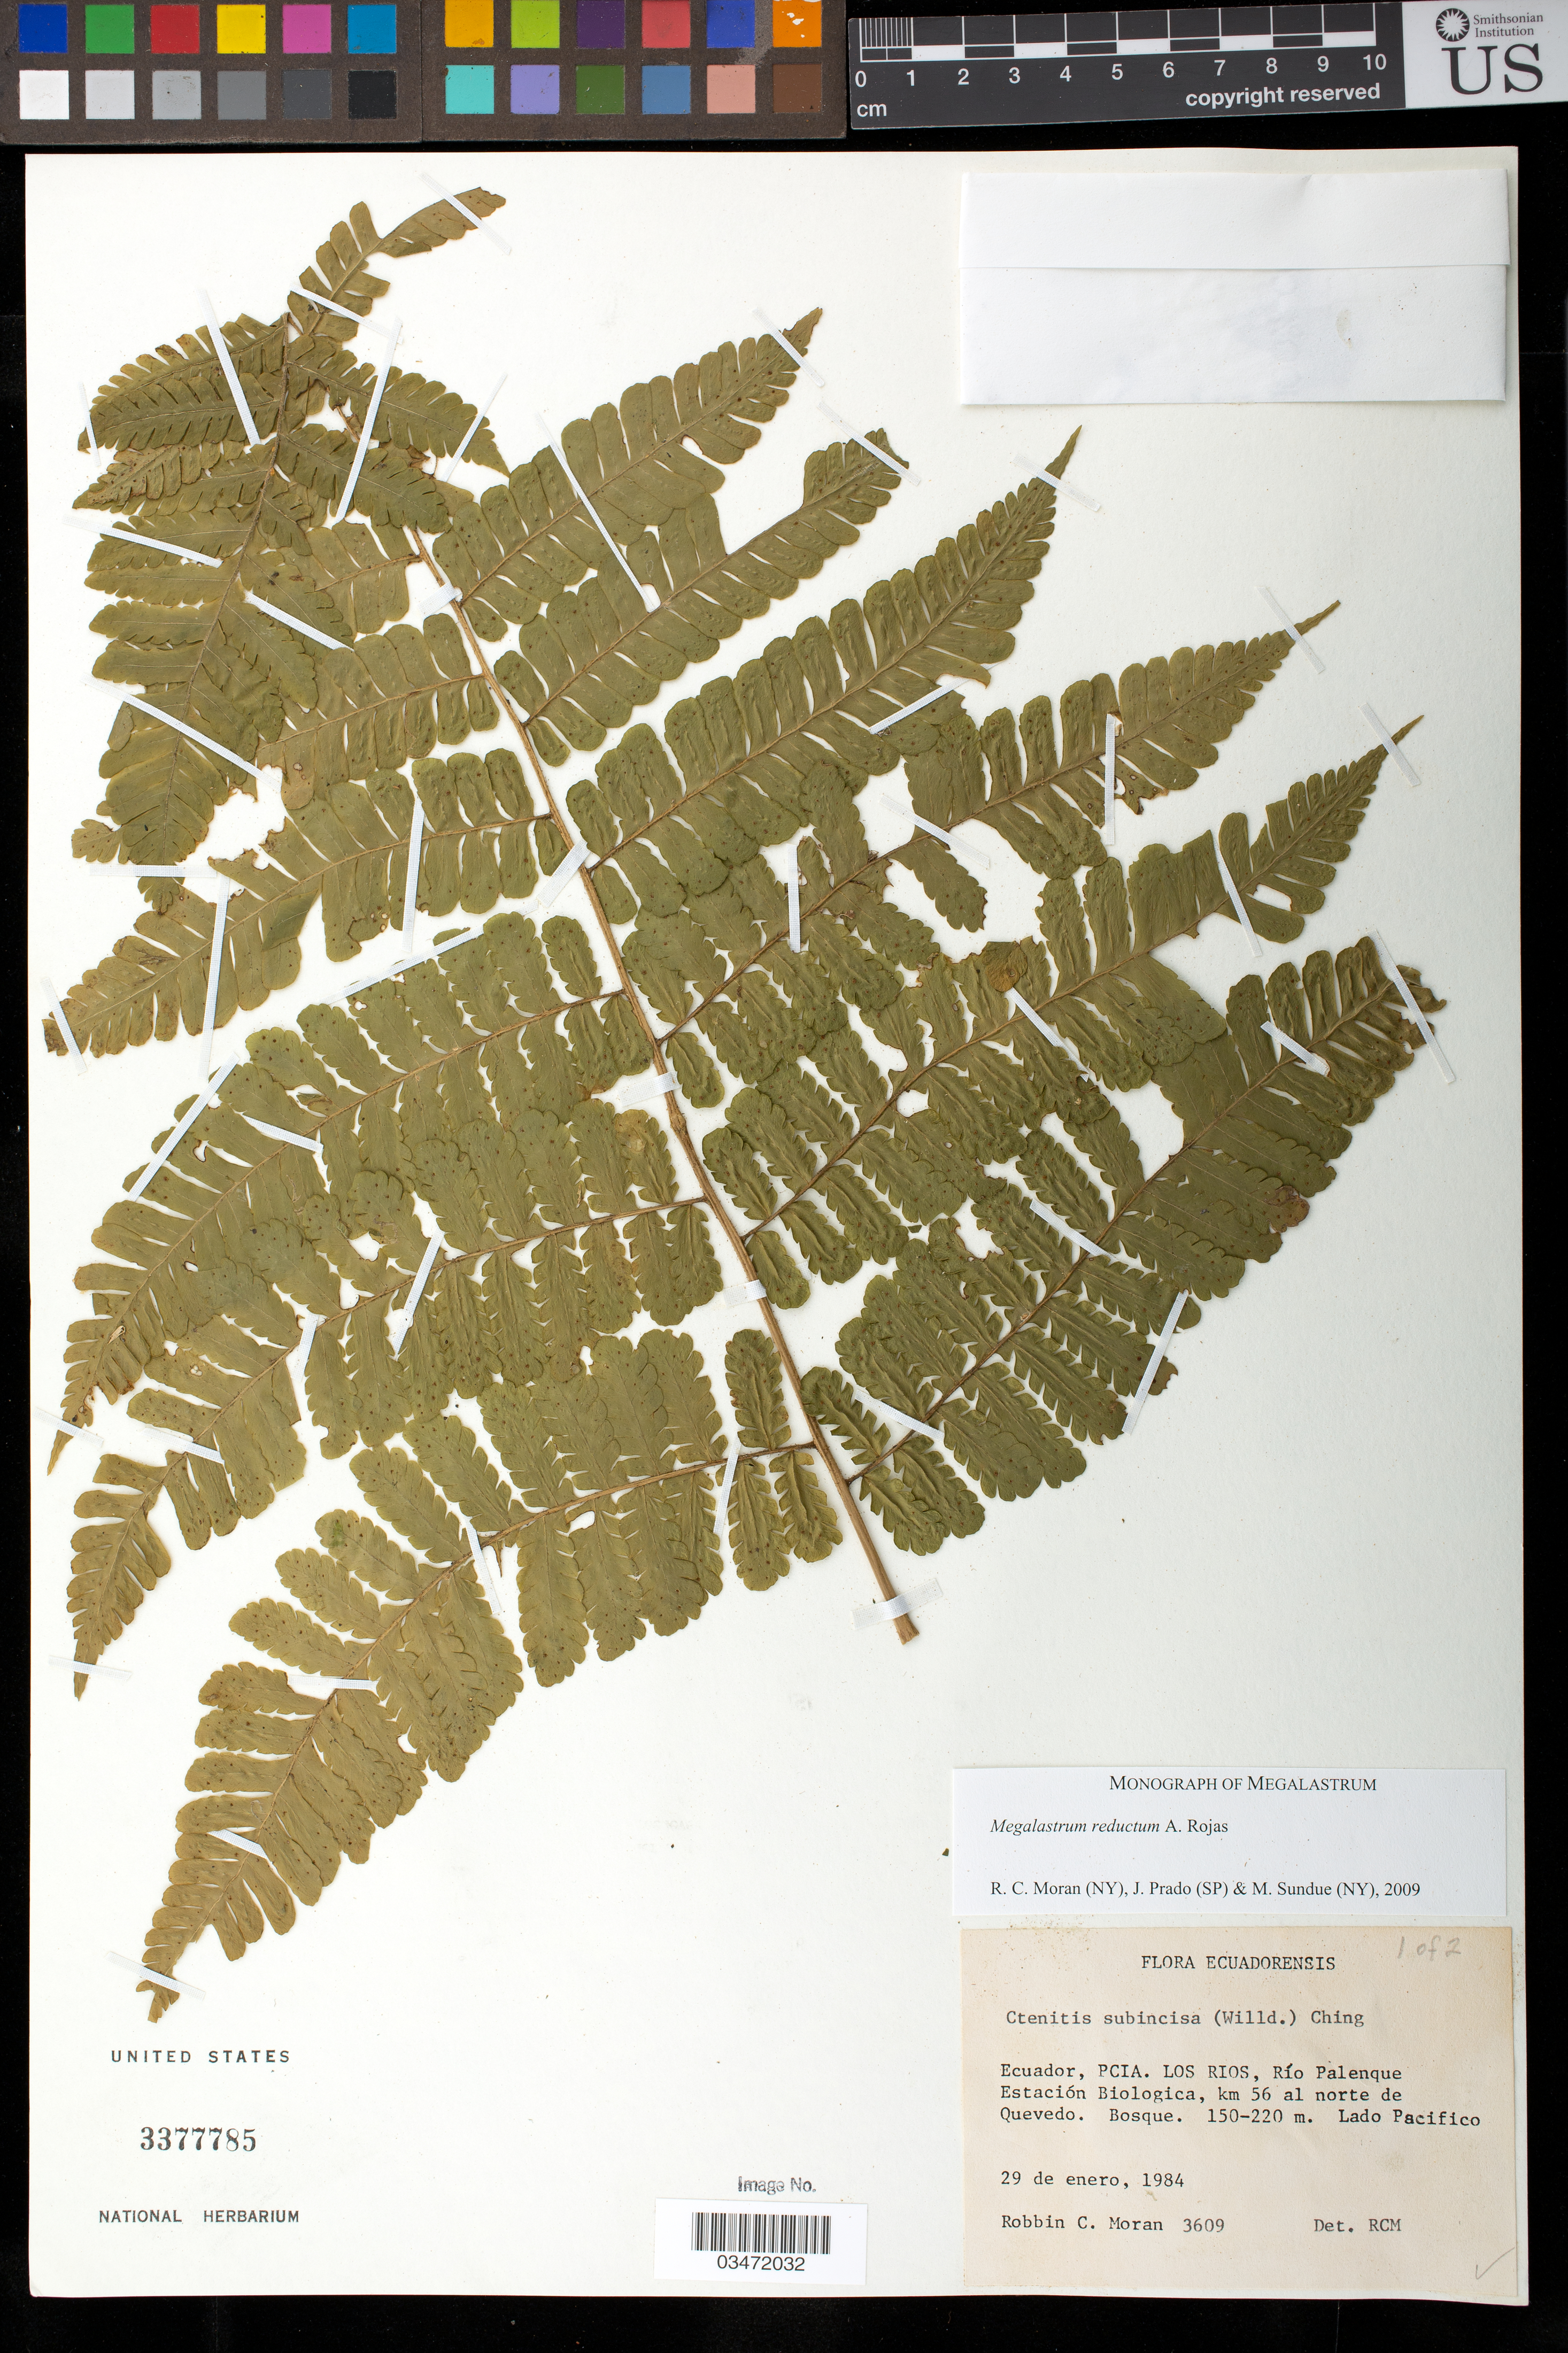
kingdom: Plantae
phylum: Tracheophyta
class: Polypodiopsida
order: Polypodiales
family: Dryopteridaceae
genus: Megalastrum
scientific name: Megalastrum reductum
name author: A. Rojas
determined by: Moran, R. C.; Prado, J.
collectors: R. C. Moran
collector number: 3609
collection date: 1984-01-29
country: Ecuador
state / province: Los Rios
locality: PCIA. Los Rios, Río Palenque Estación Biologica, km 56 al norte de Quevedo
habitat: Bosque. Lado Pacifico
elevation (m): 150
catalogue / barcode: US 3377785